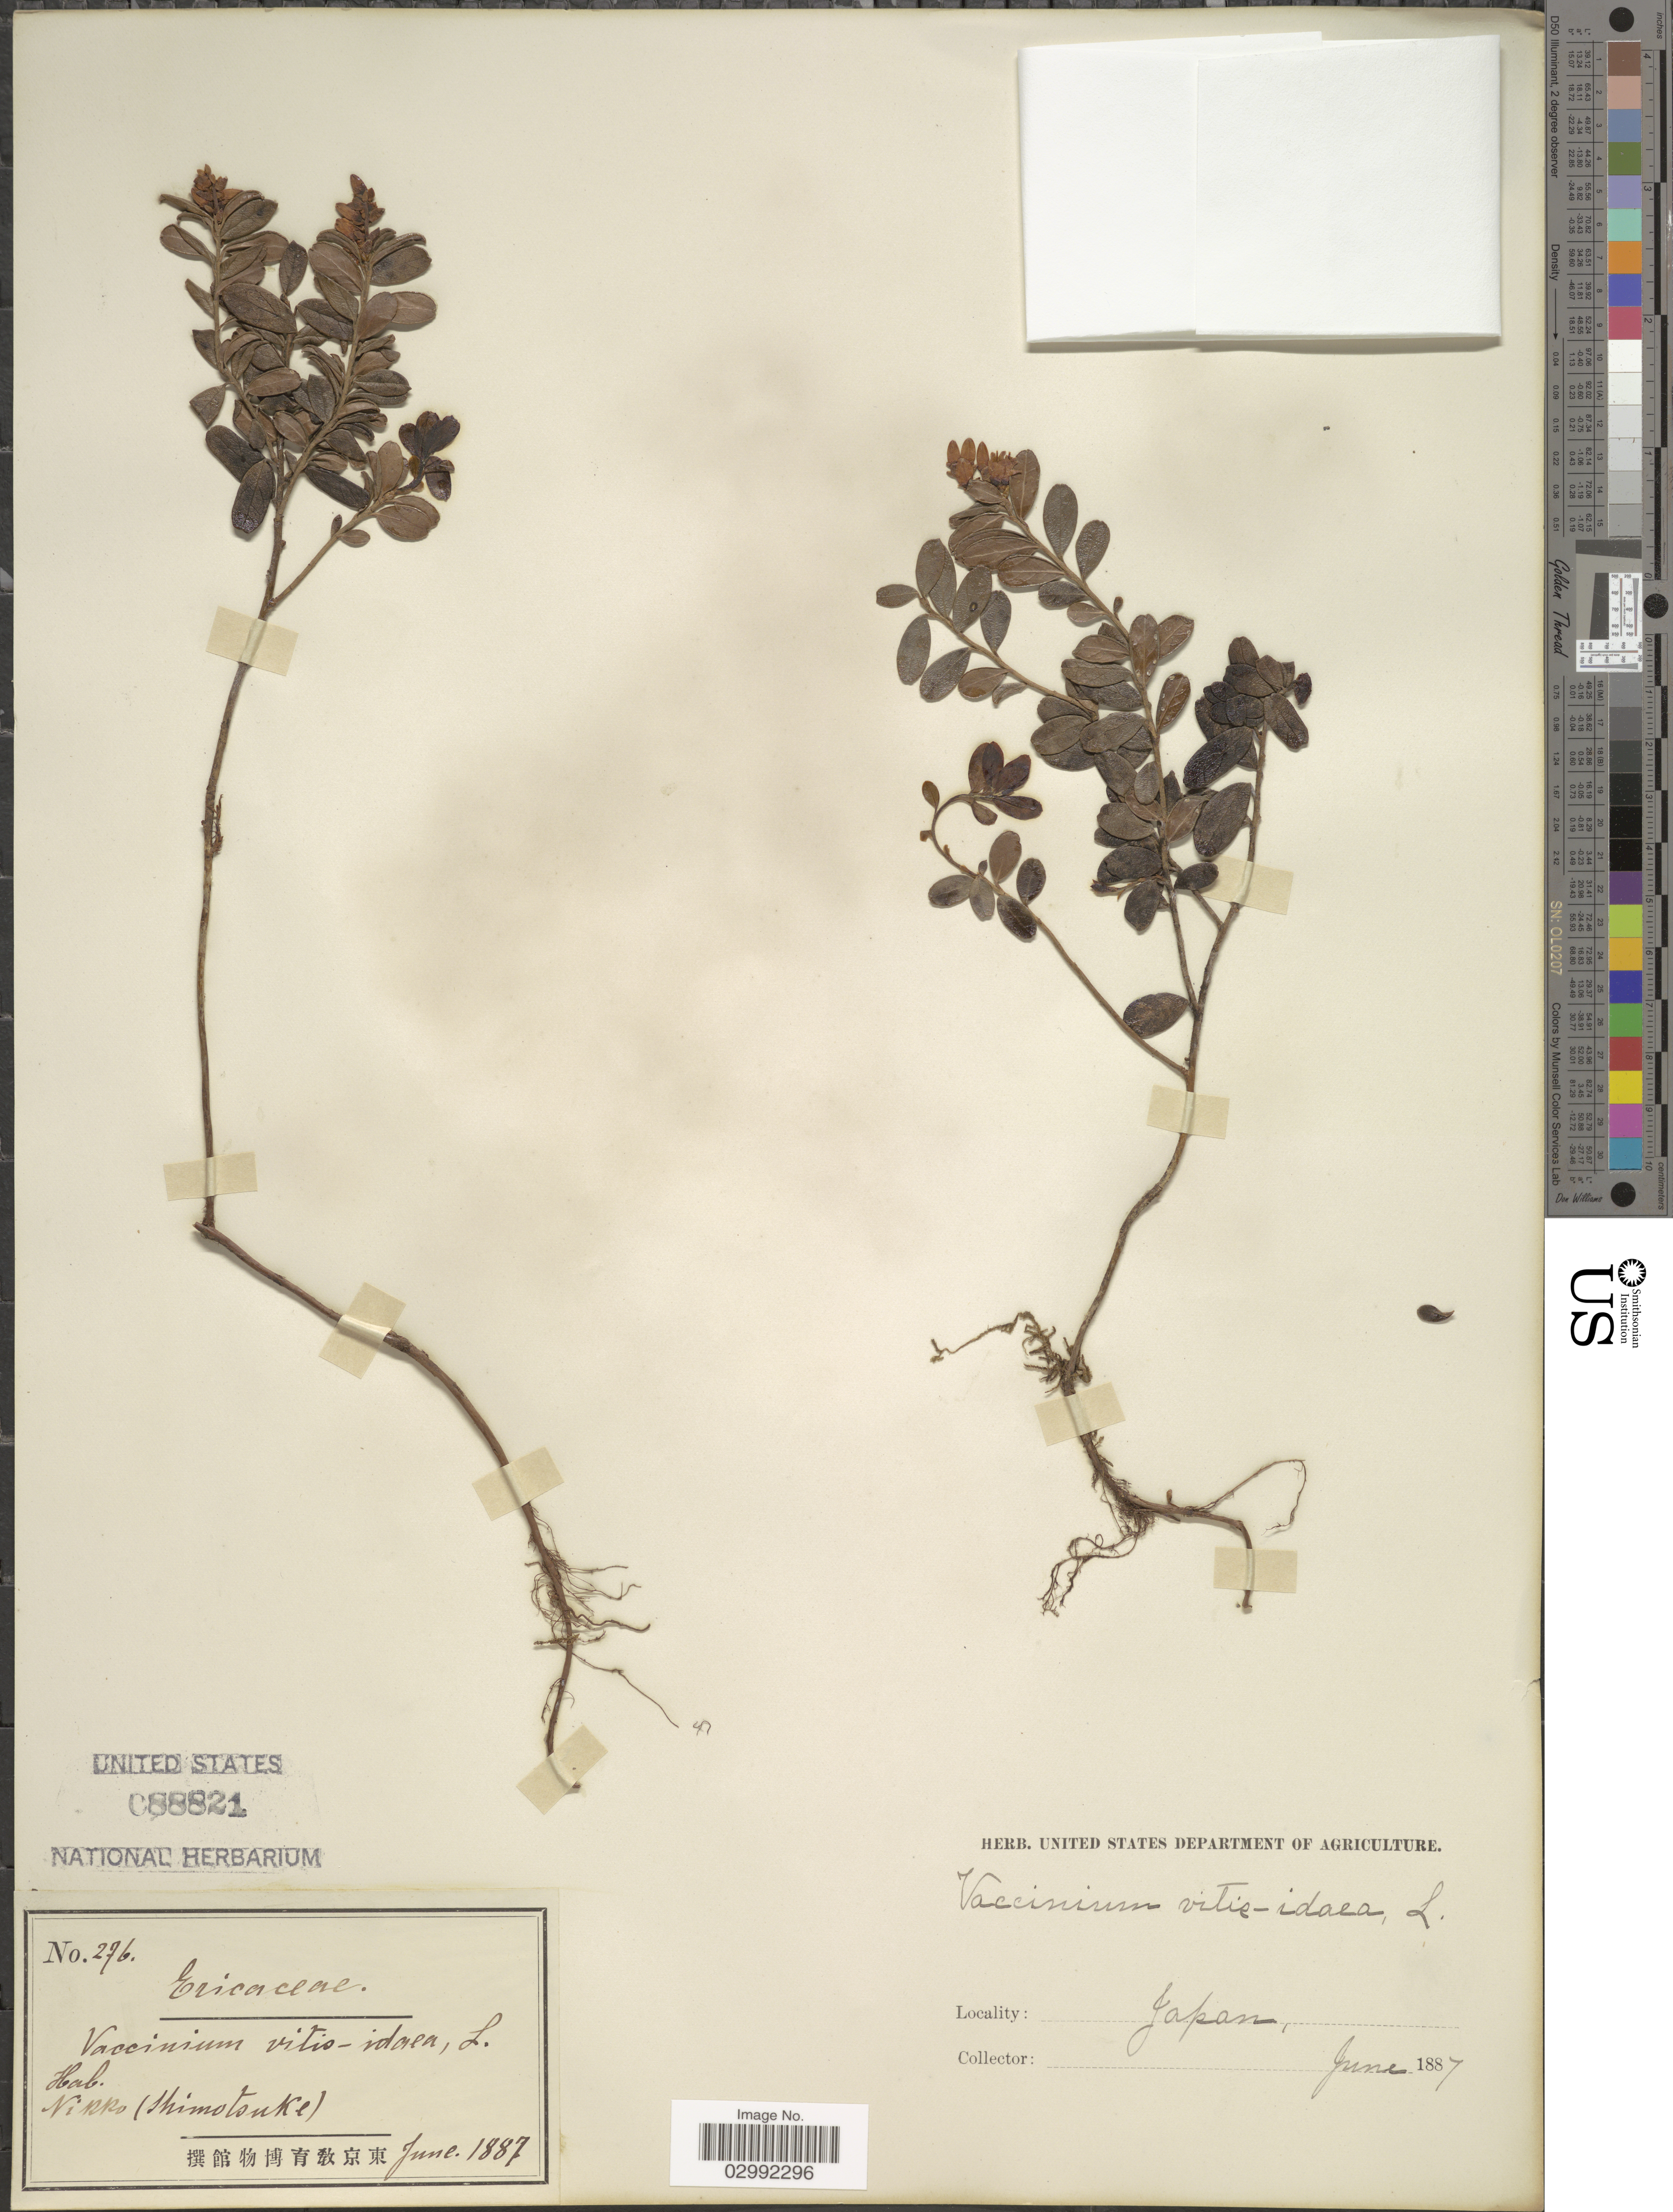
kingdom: Plantae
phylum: Tracheophyta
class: Magnoliopsida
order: Ericales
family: Ericaceae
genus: Vaccinium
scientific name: Vaccinium vitis-idaea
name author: L.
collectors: ex herb. U. S. Department of Agriculture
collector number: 276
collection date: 1887-06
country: Japan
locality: Nikko (Shimotsuke).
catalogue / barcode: US 88821